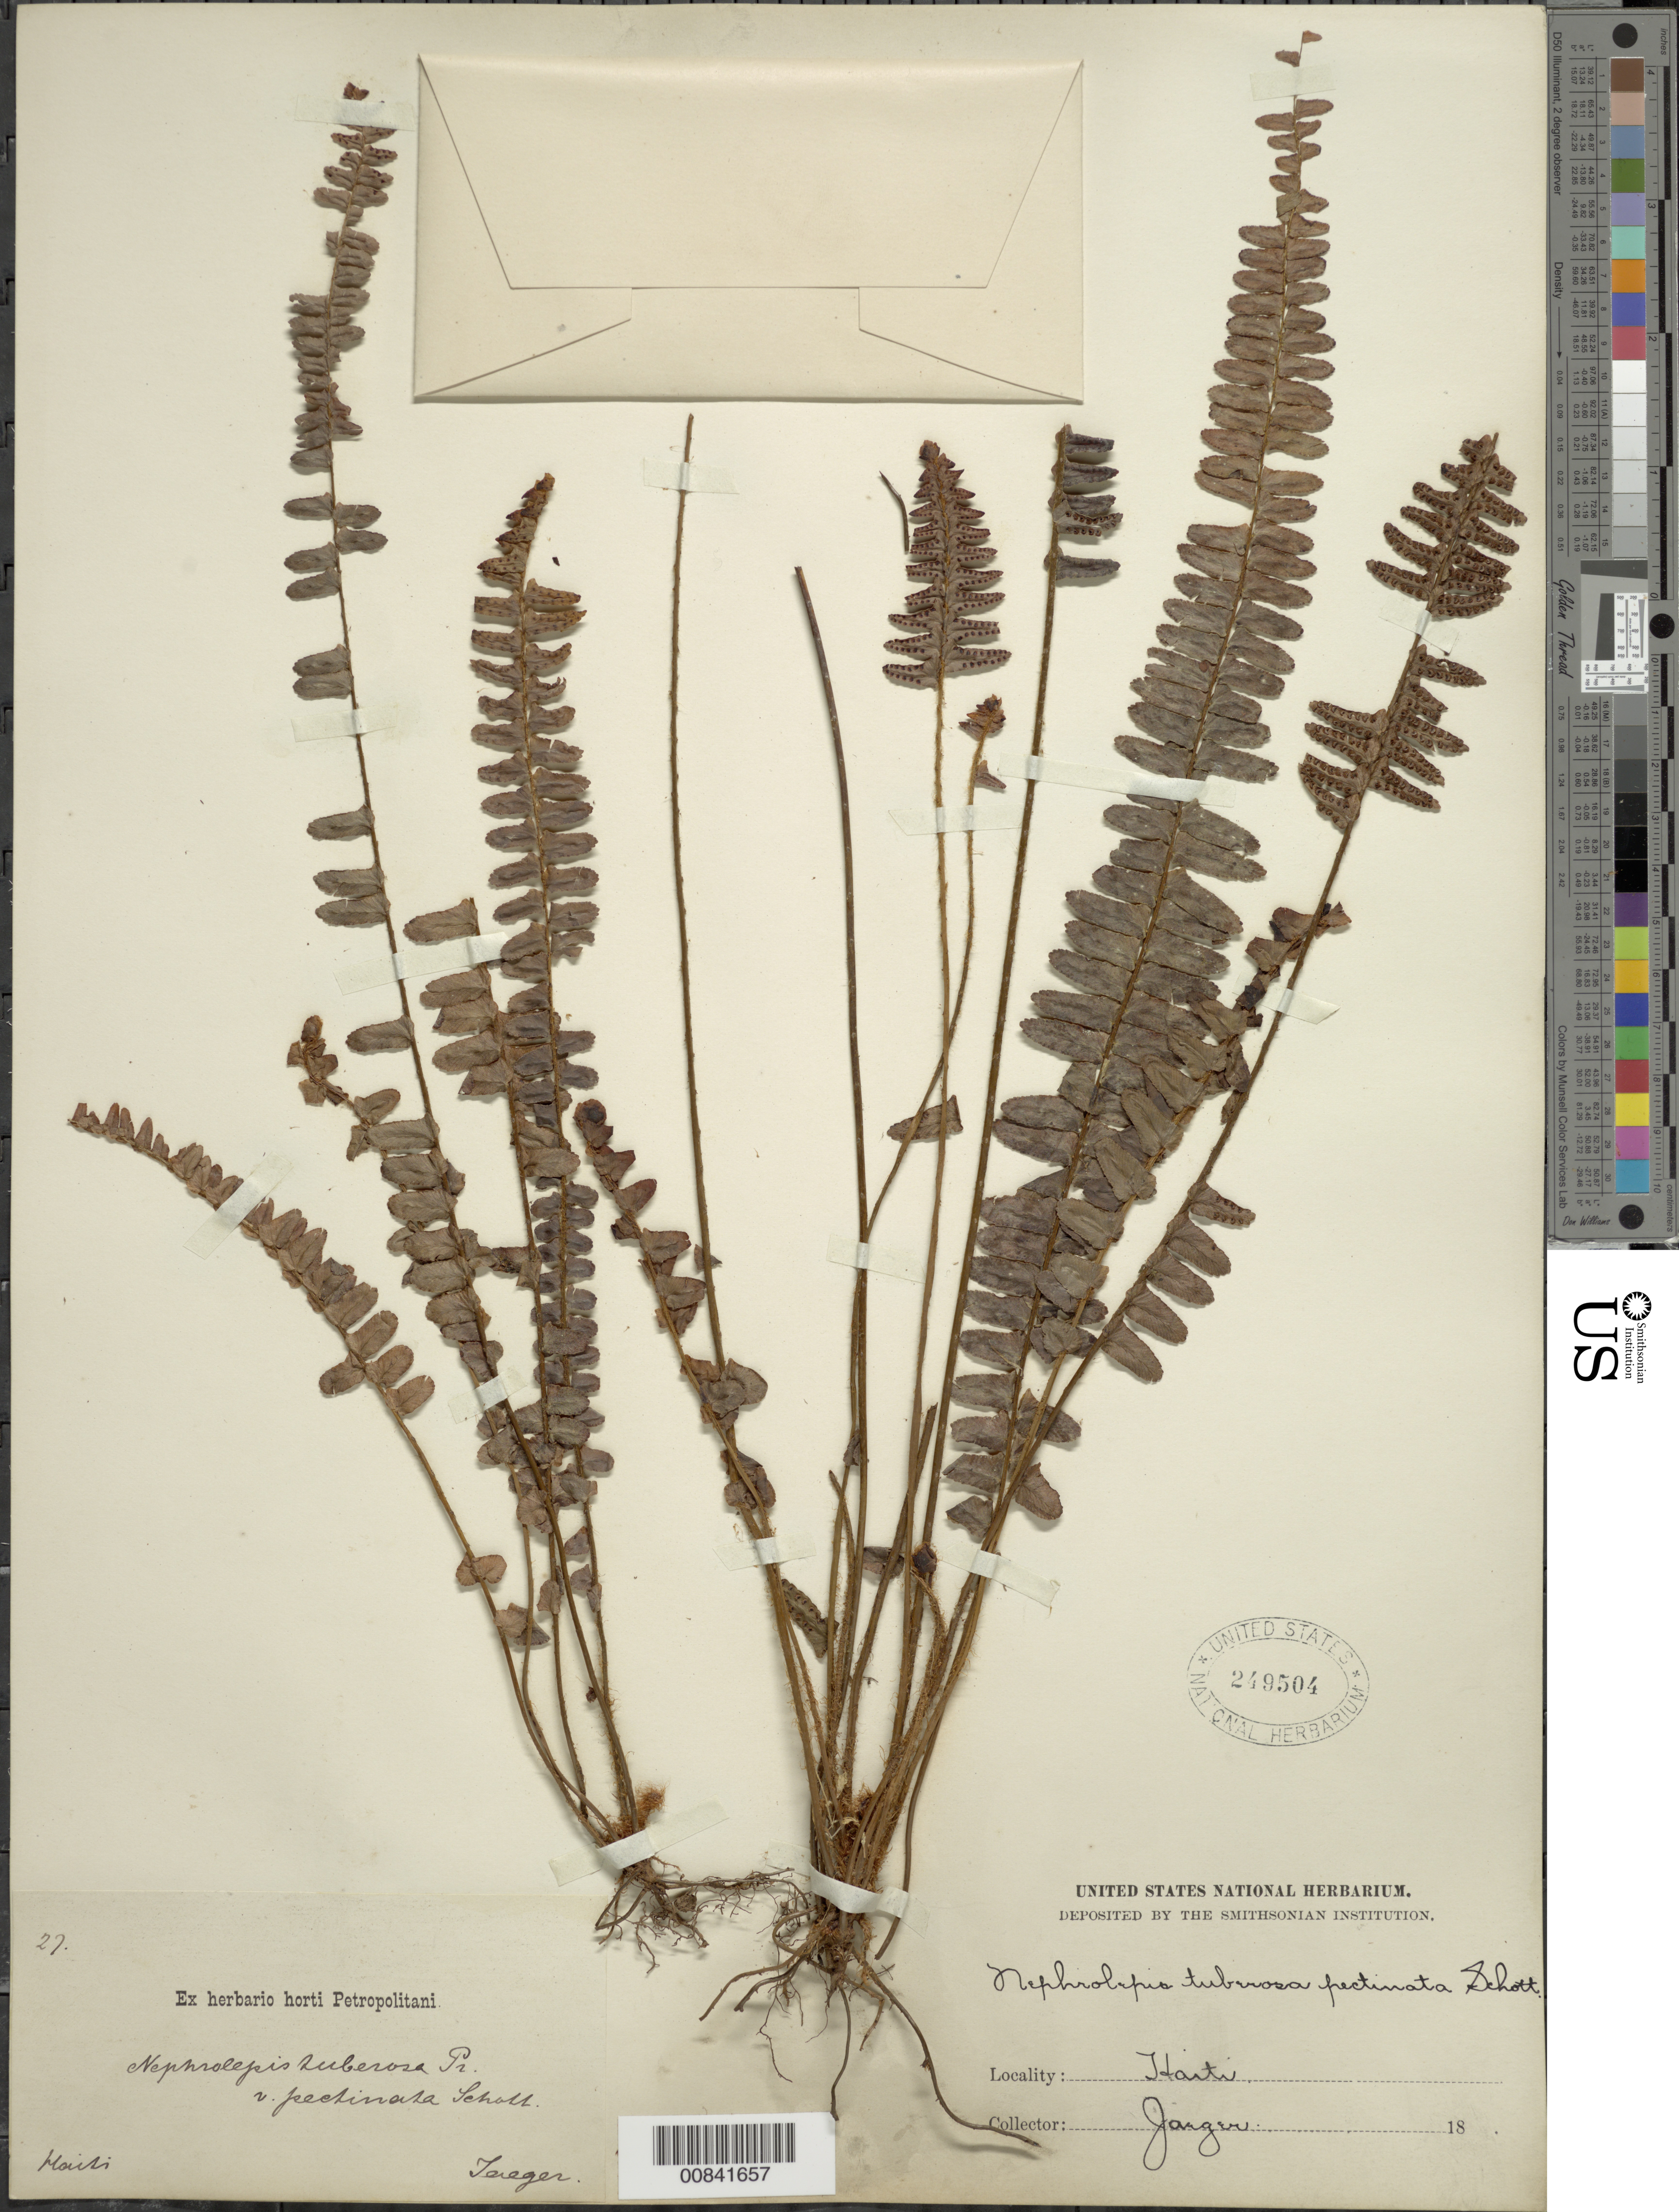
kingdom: Plantae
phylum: Tracheophyta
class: Polypodiopsida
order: Polypodiales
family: Nephrolepidaceae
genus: Nephrolepis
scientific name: Nephrolepis cordifolia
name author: (L.) C. Presl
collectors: -. Jaeger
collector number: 27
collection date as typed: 18--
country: Haiti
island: Hispaniola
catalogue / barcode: US 249504